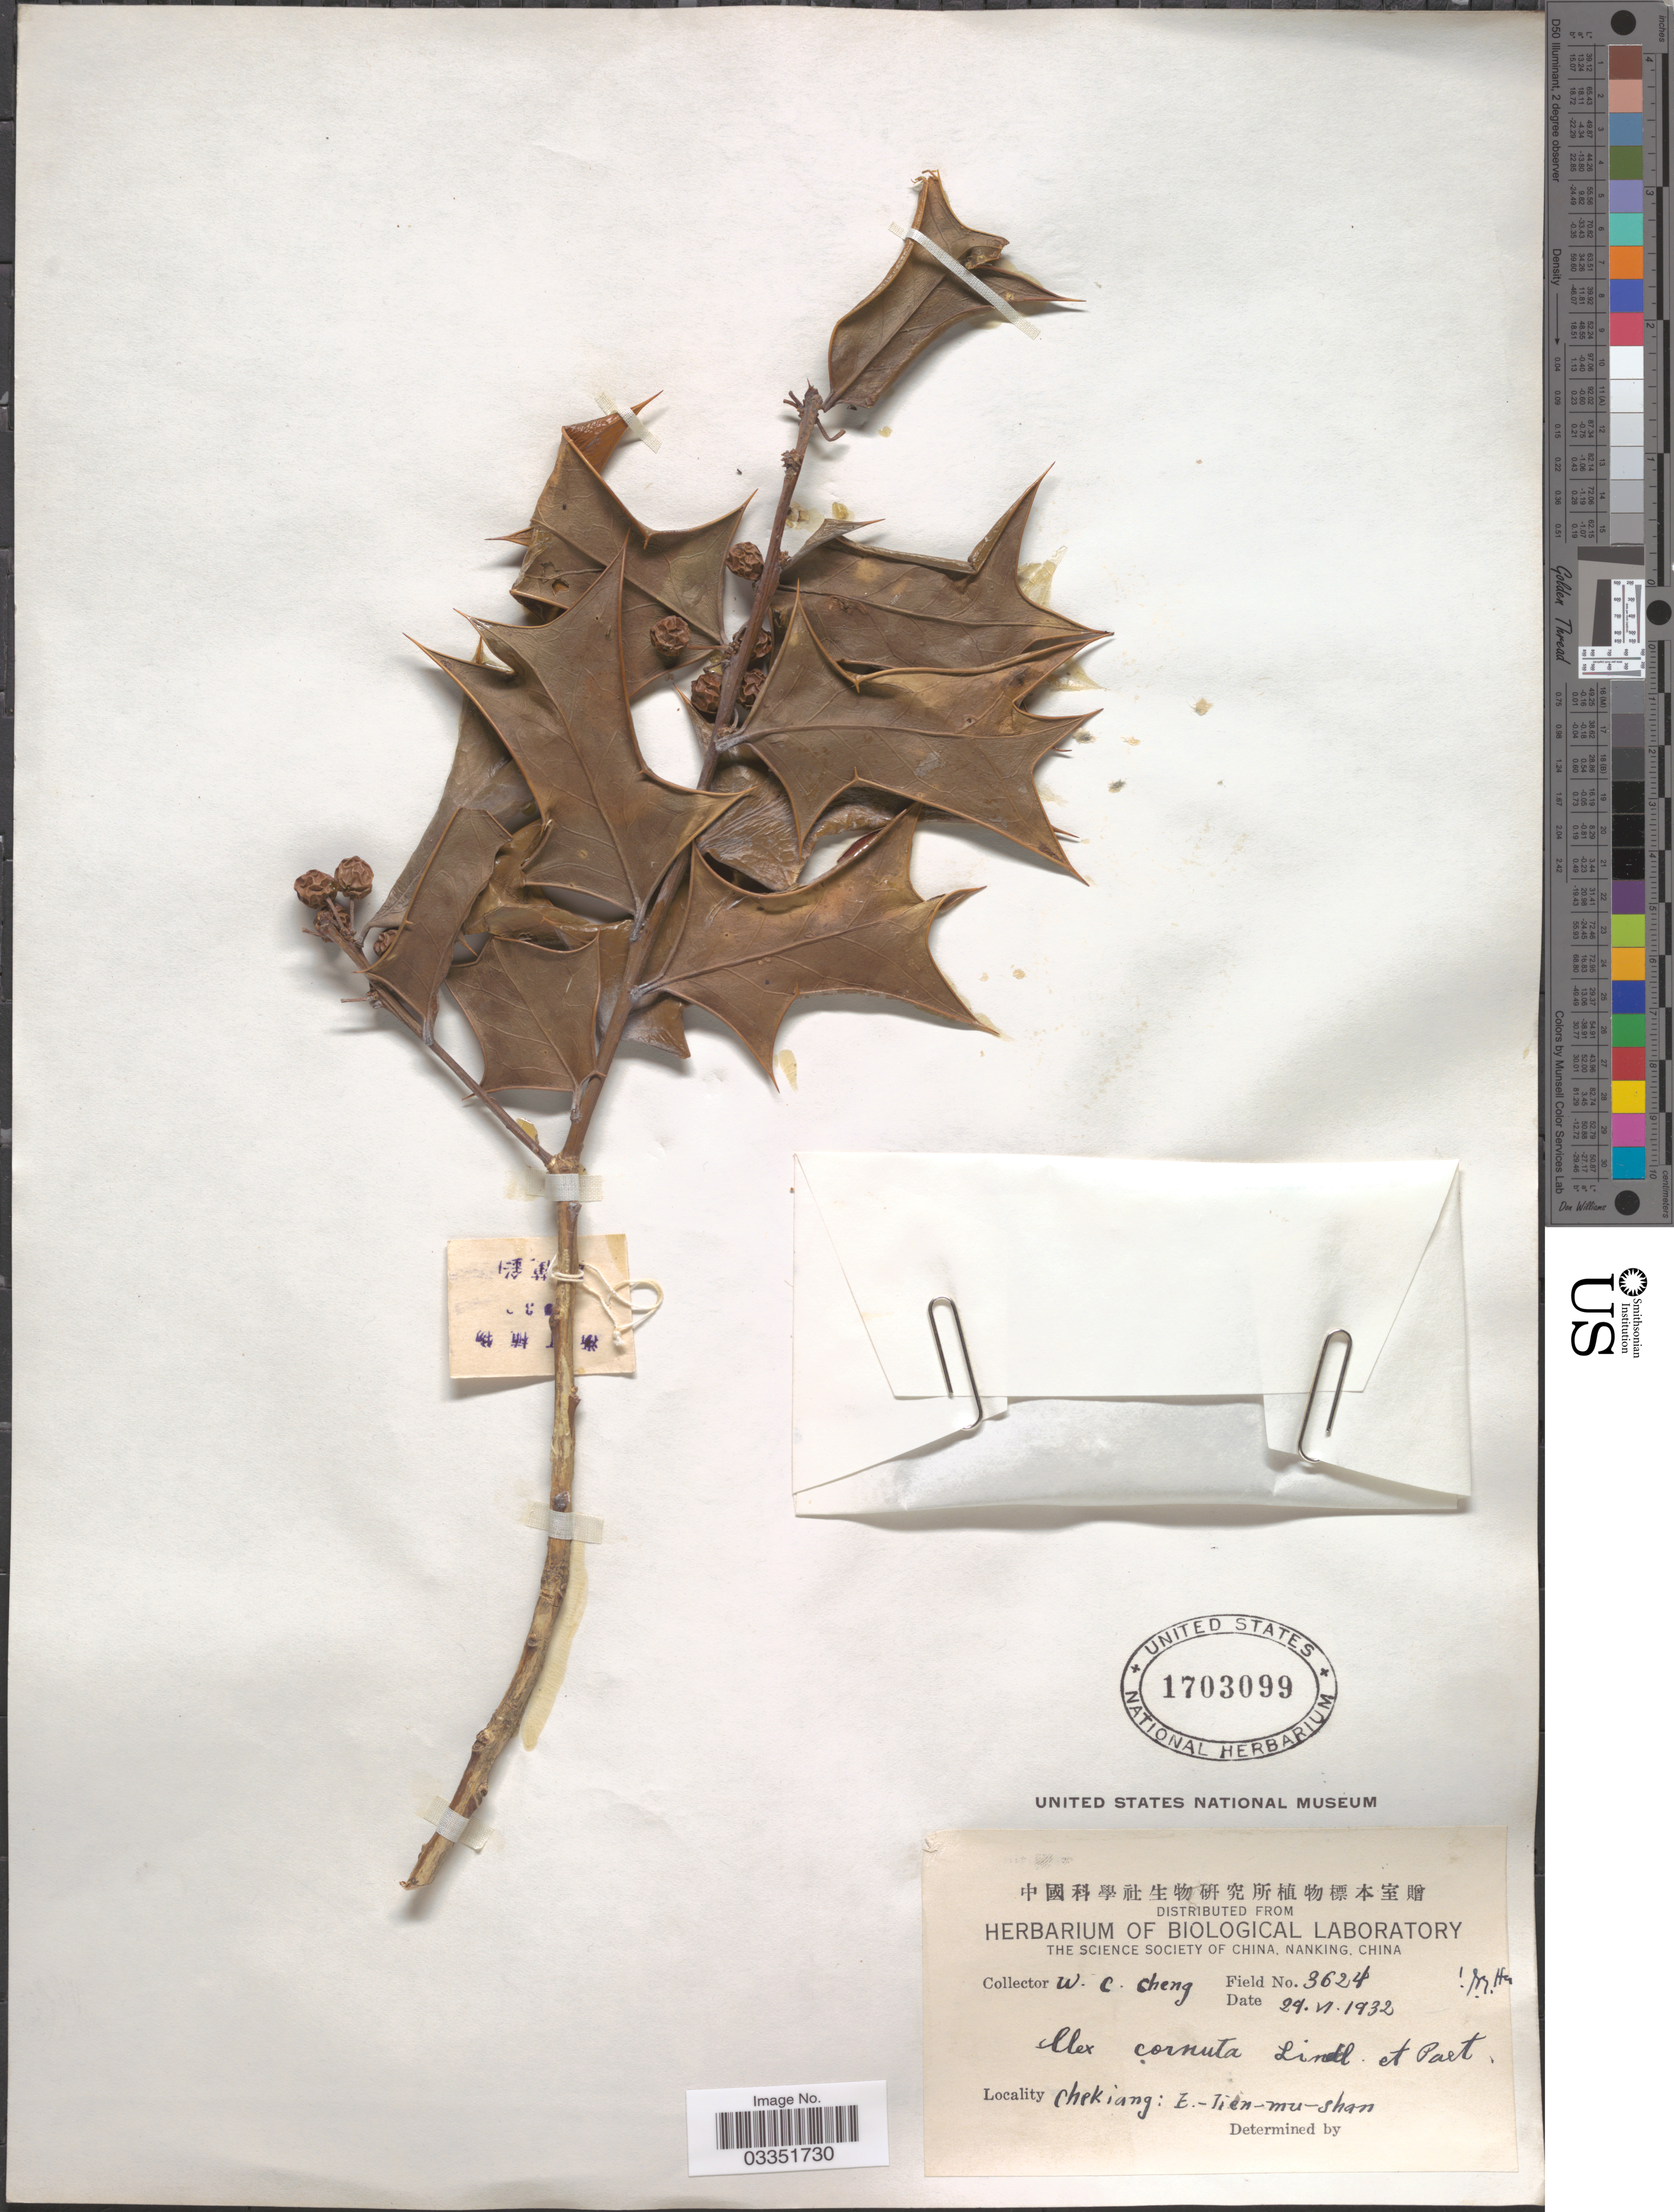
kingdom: Plantae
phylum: Tracheophyta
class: Magnoliopsida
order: Aquifoliales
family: Aquifoliaceae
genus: Ilex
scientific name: Ilex cornuta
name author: Lindl. & Paxton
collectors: W. C. Cheng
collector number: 3624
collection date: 1932-06-24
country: China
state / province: Zhejiang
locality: Chekiang: E.-lien-mu-shan.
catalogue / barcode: US 1703099